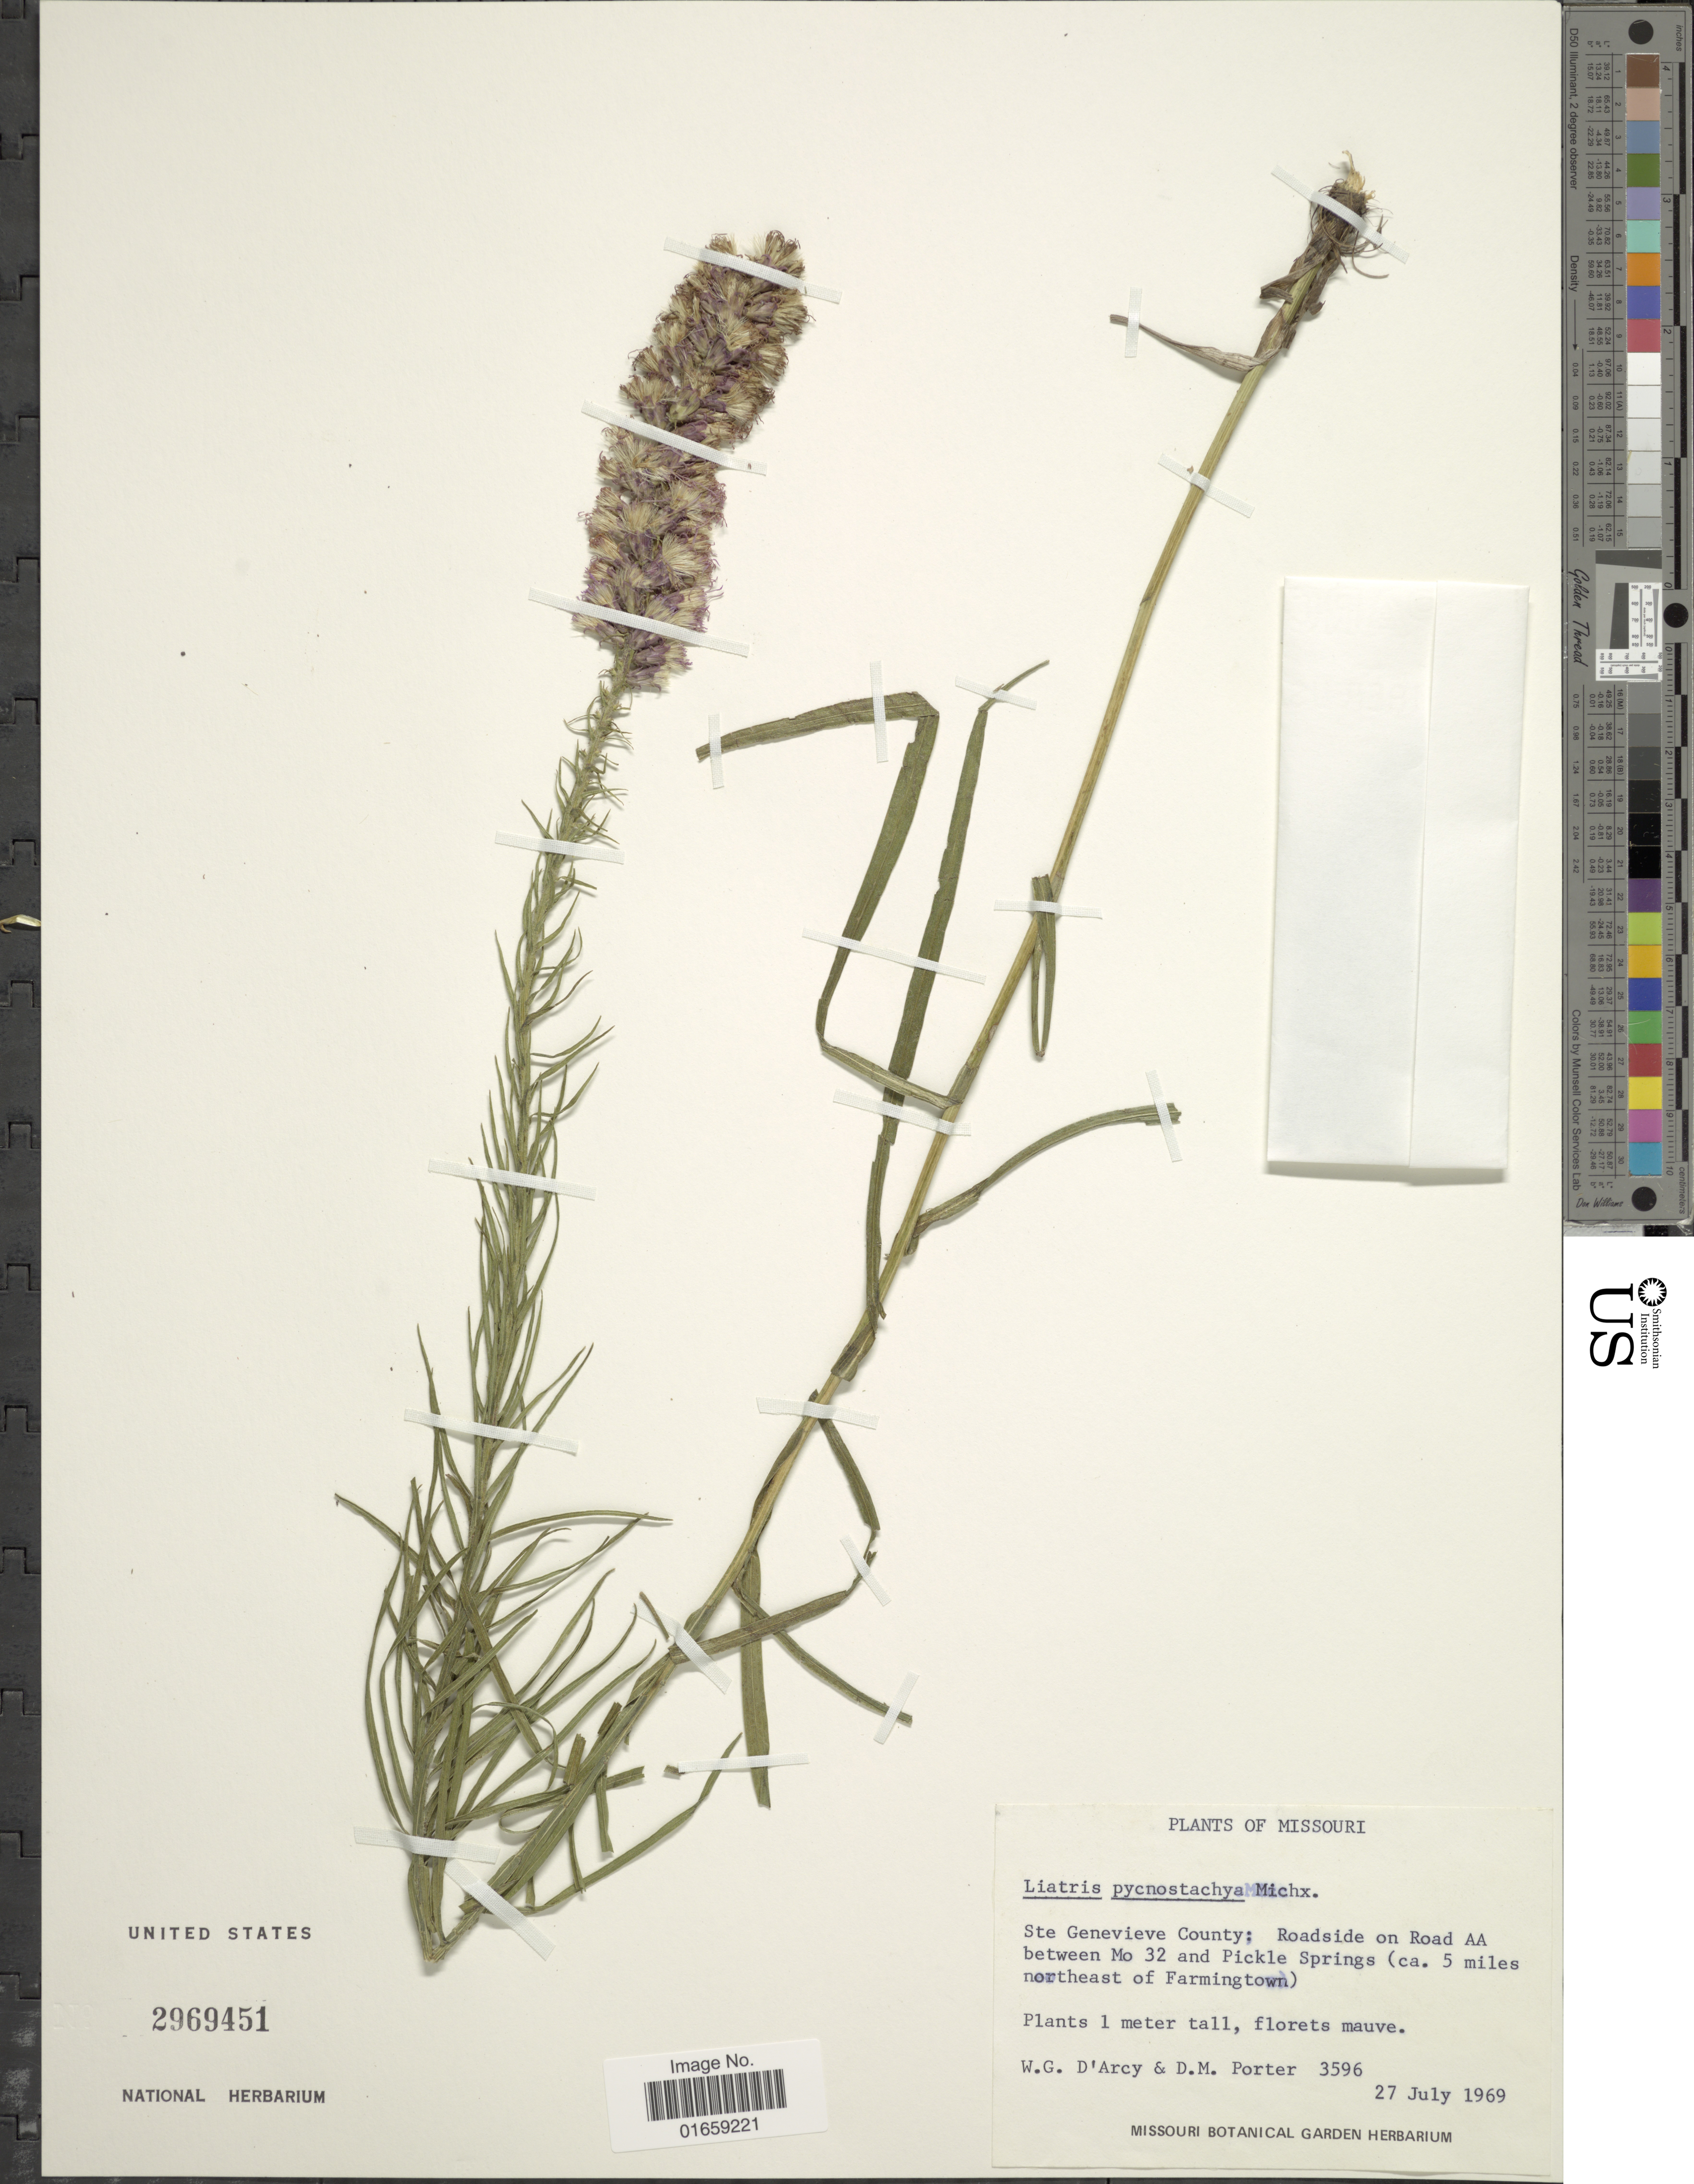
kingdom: Plantae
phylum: Tracheophyta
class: Magnoliopsida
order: Asterales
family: Asteraceae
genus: Liatris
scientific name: Liatris pycnostachya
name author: Michx.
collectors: W. G. D'Arcy & D. Porter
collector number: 3596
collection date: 1969-07-27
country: United States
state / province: Missouri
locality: Ste Genevieve County: roadside on Road AA between Mo 32 and Pickle Springs (ca. 5 miles northeast of Farmingtown)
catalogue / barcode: US 2969451